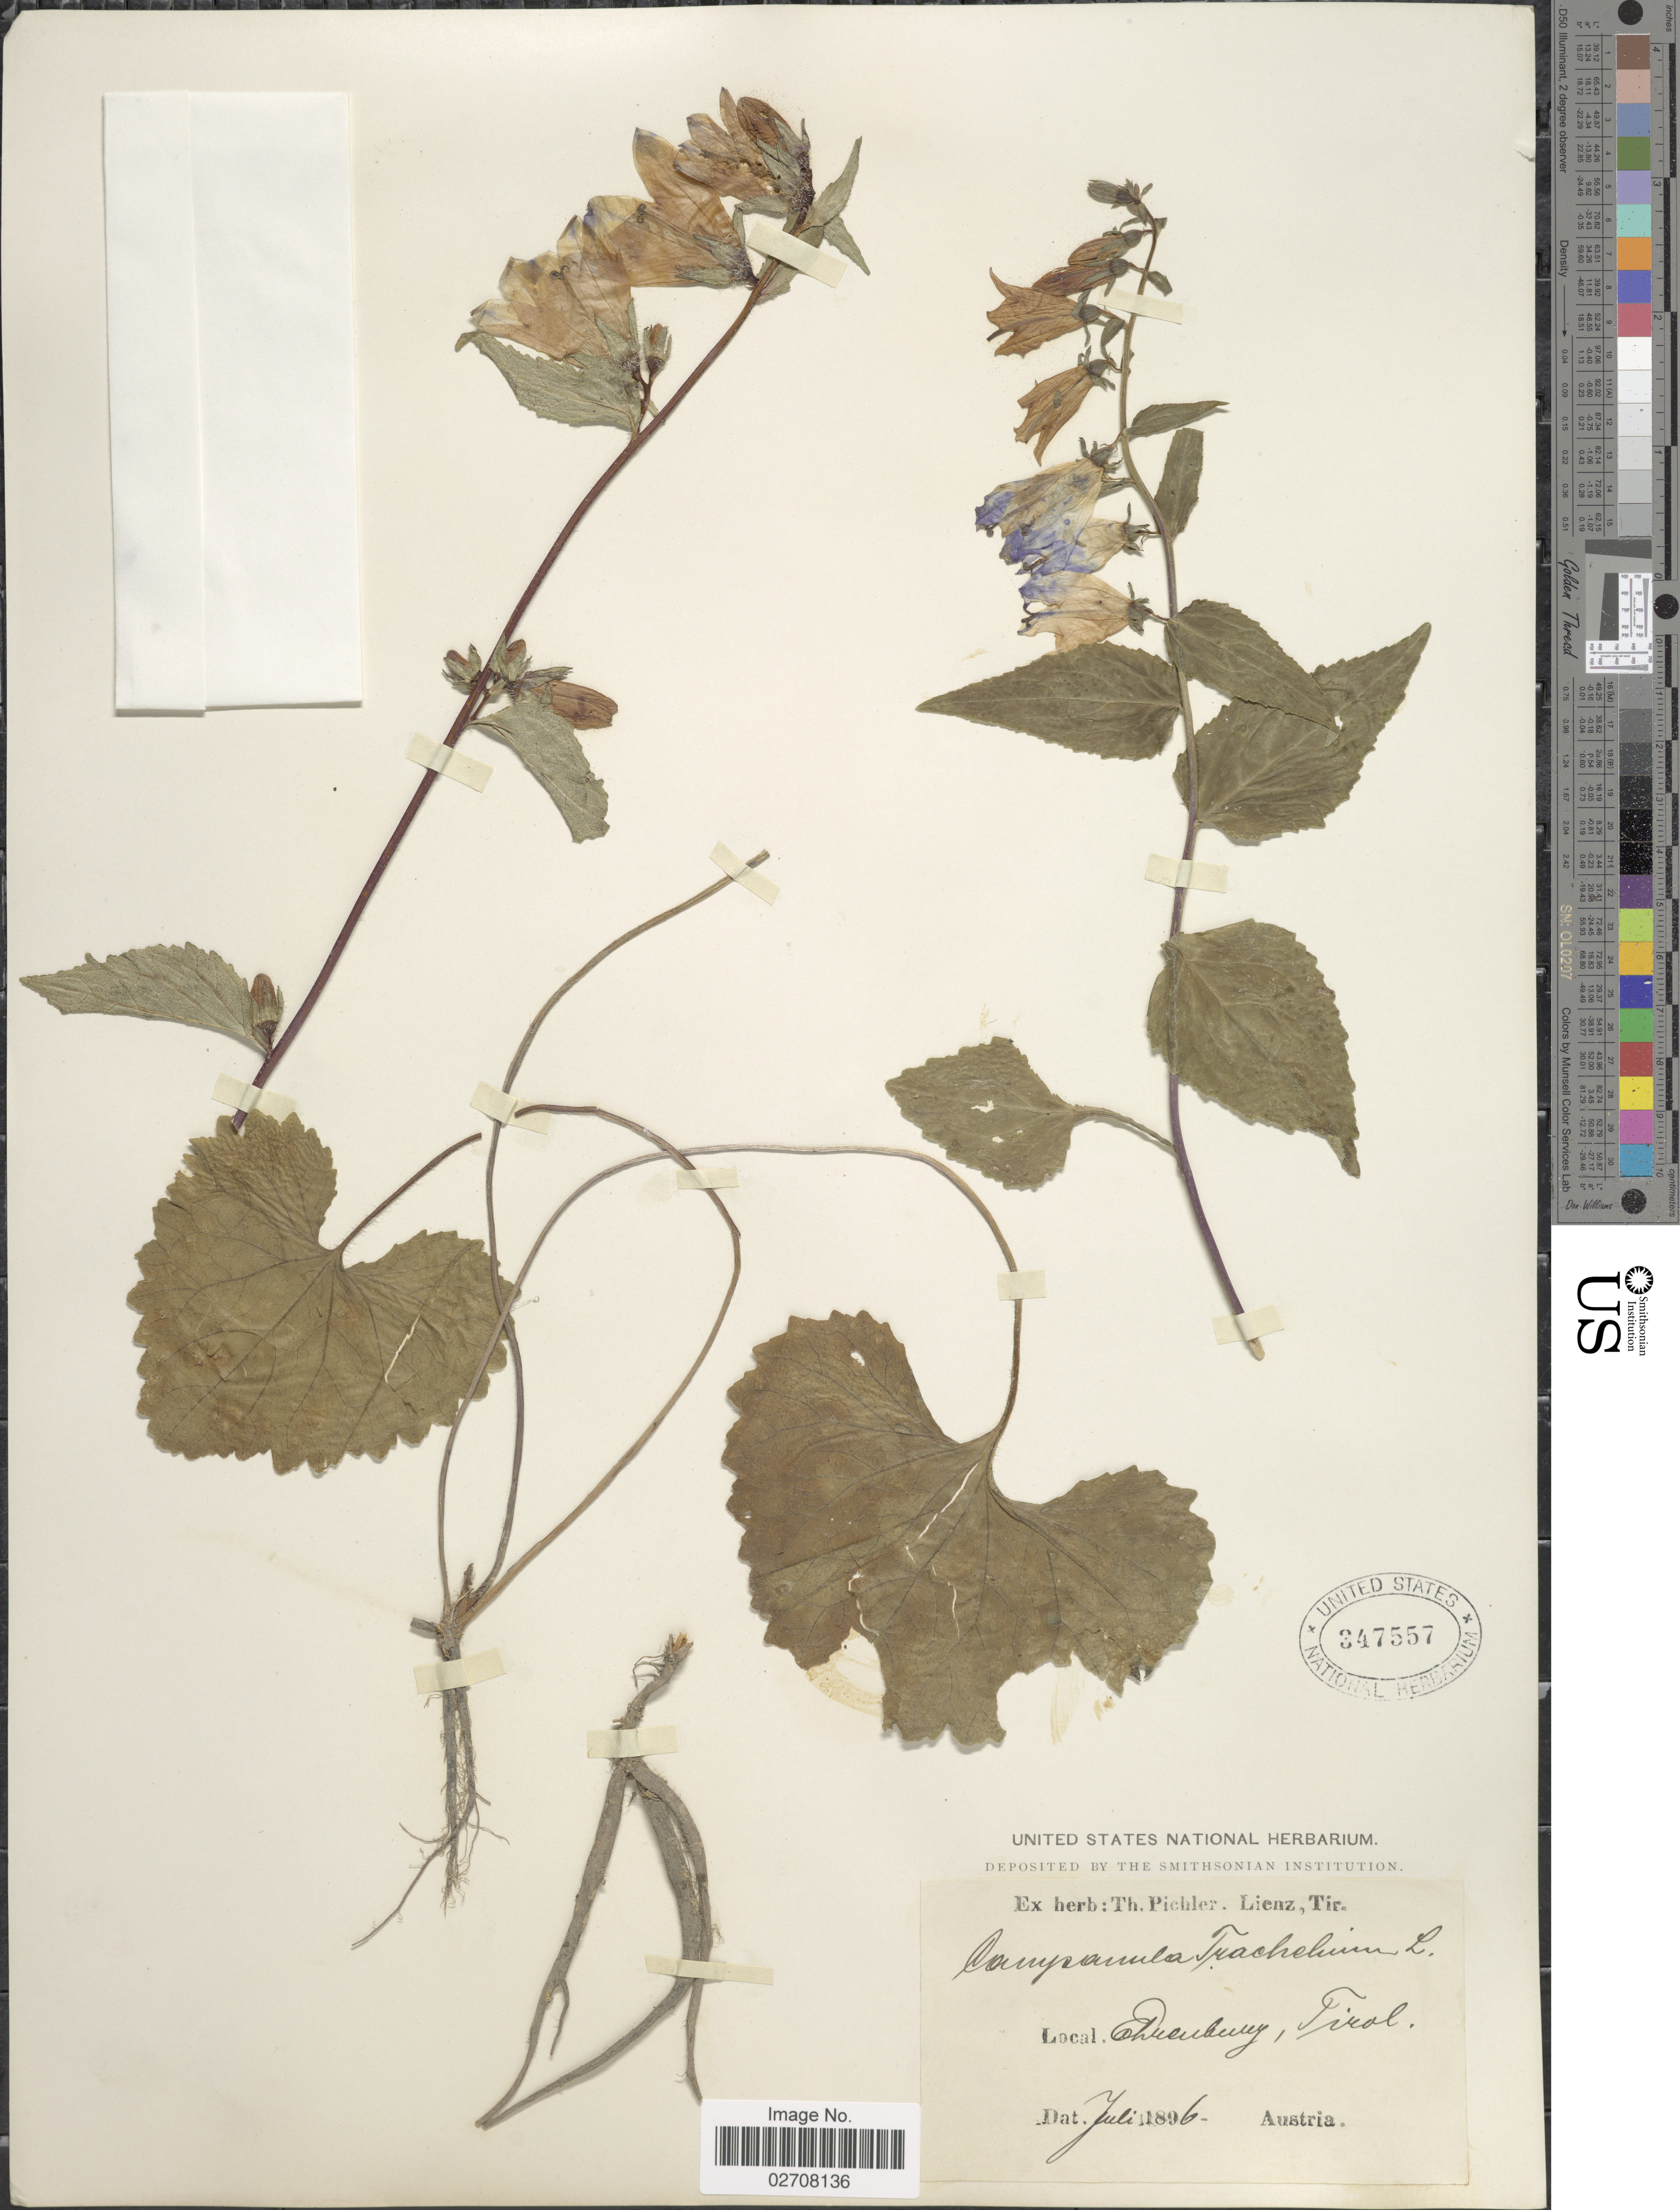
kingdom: Plantae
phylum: Tracheophyta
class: Magnoliopsida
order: Asterales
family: Campanulaceae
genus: Campanula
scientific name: Campanula trachelium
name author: L.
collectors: T. Pichler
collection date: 1896-07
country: Austria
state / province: Tirol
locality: Ehrenburg.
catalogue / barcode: US 347557